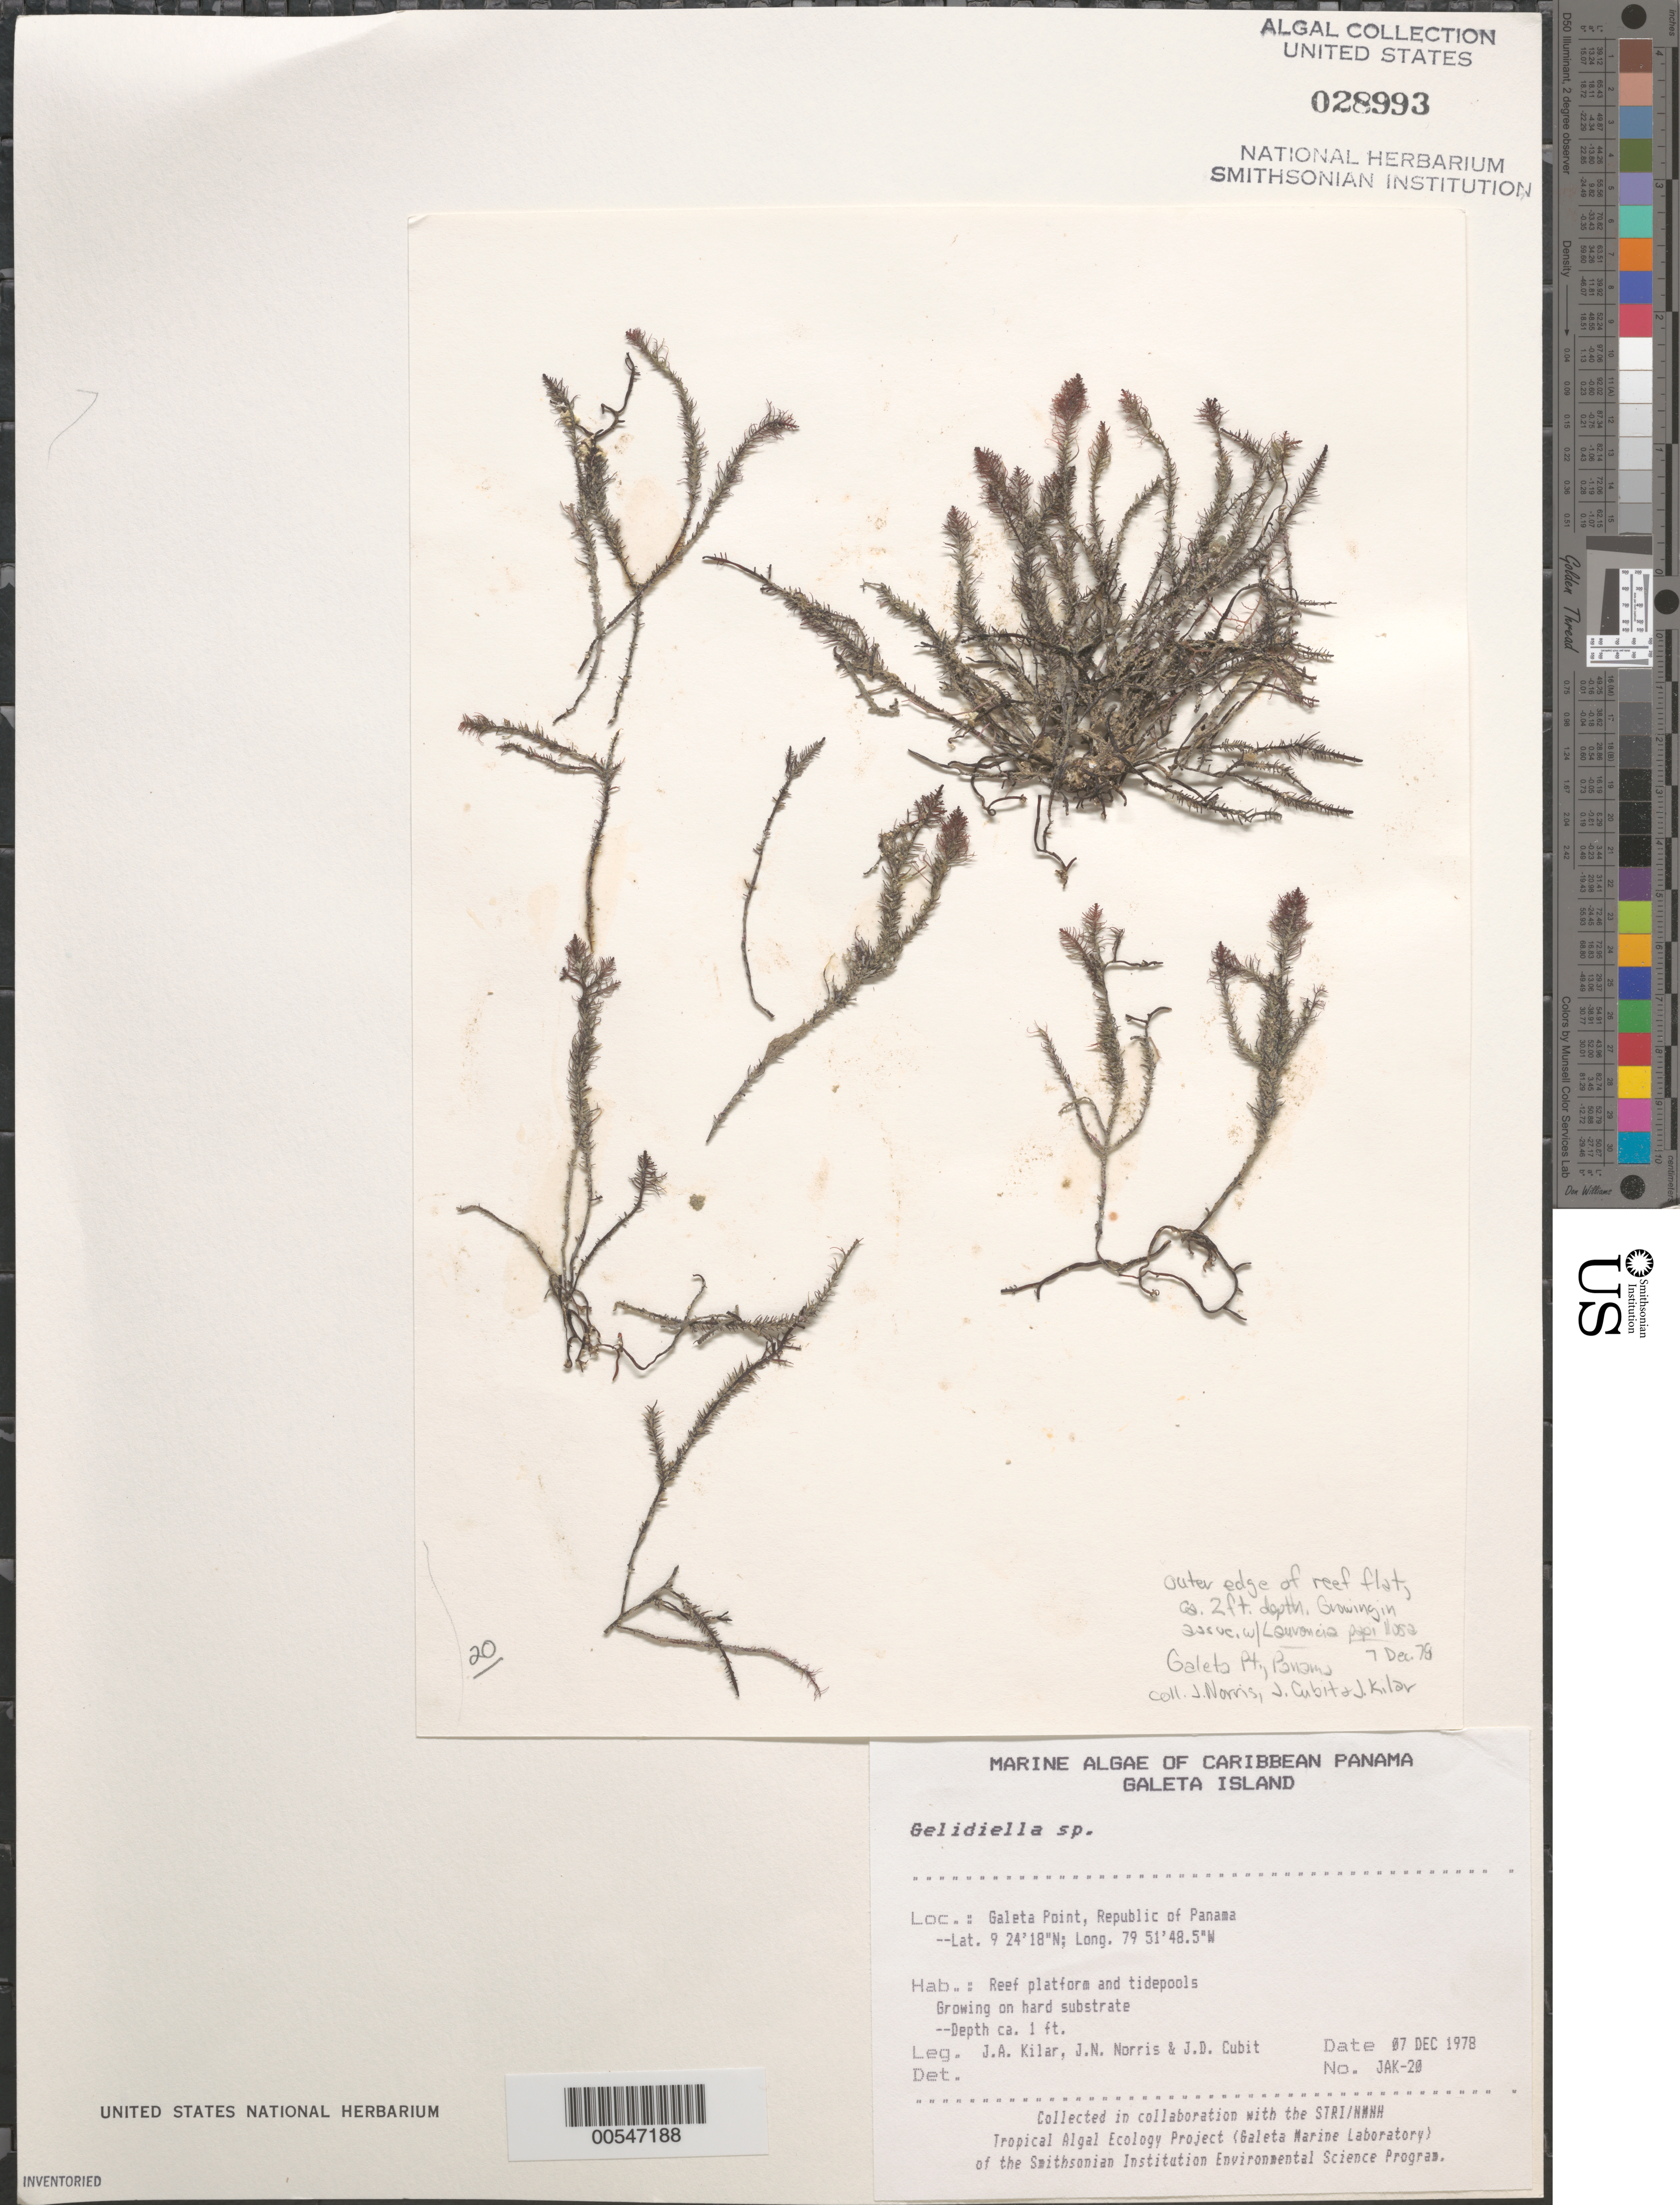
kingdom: Plantae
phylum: Rhodophyta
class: Florideophyceae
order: Gelidiales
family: Gelidiellaceae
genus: Gelidiella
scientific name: Gelidiella sp.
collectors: J. A. Kilar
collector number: JAK-20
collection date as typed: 07 Dec 1978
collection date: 1978-12-07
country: Panama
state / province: Colón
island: Galeta Island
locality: Galeta Point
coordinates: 9 24' 18" N, 79 51' 48.5" W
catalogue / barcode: US 28993